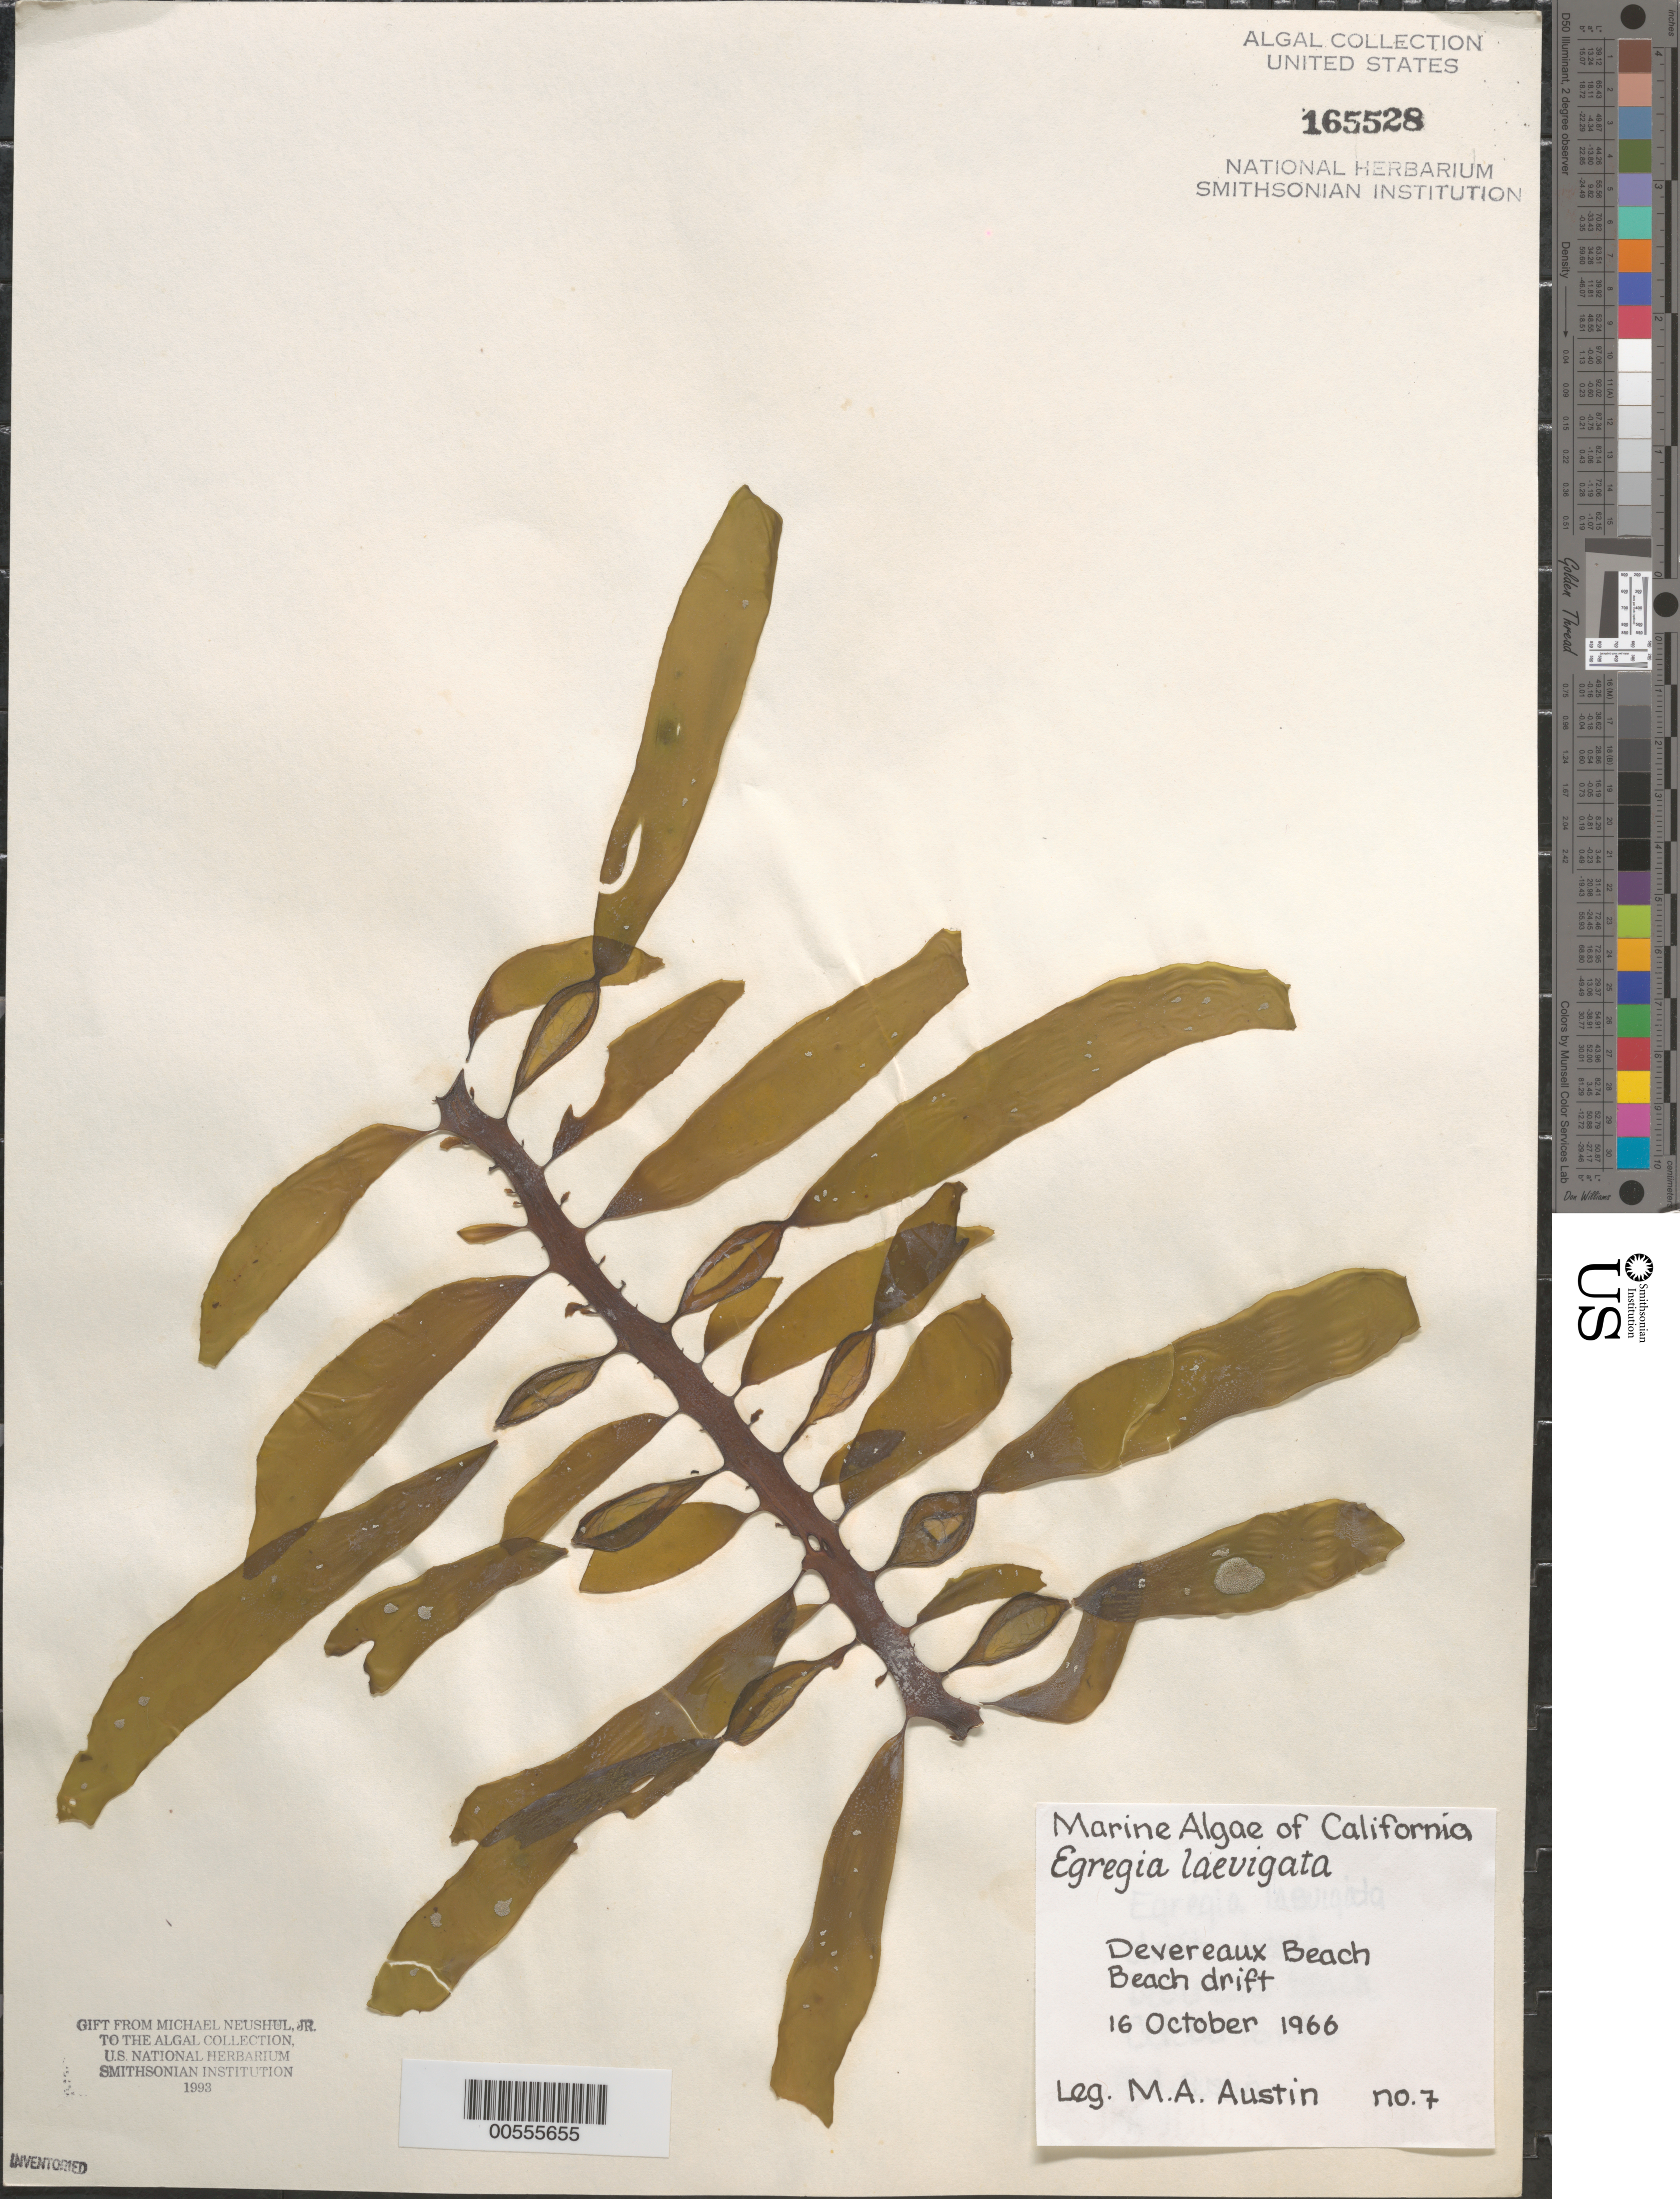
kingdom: Chromista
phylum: Ochrophyta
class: Phaeophyceae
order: Laminariales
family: Lessoniaceae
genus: Egregia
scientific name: Egregia menziesii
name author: (Turner) Aresch.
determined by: Algae name updating Project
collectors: M. Austin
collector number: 7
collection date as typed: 16 Oct 1966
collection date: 1966-10-16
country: United States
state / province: California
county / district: Santa Barbara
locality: Devereaux Point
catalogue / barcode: US 165528